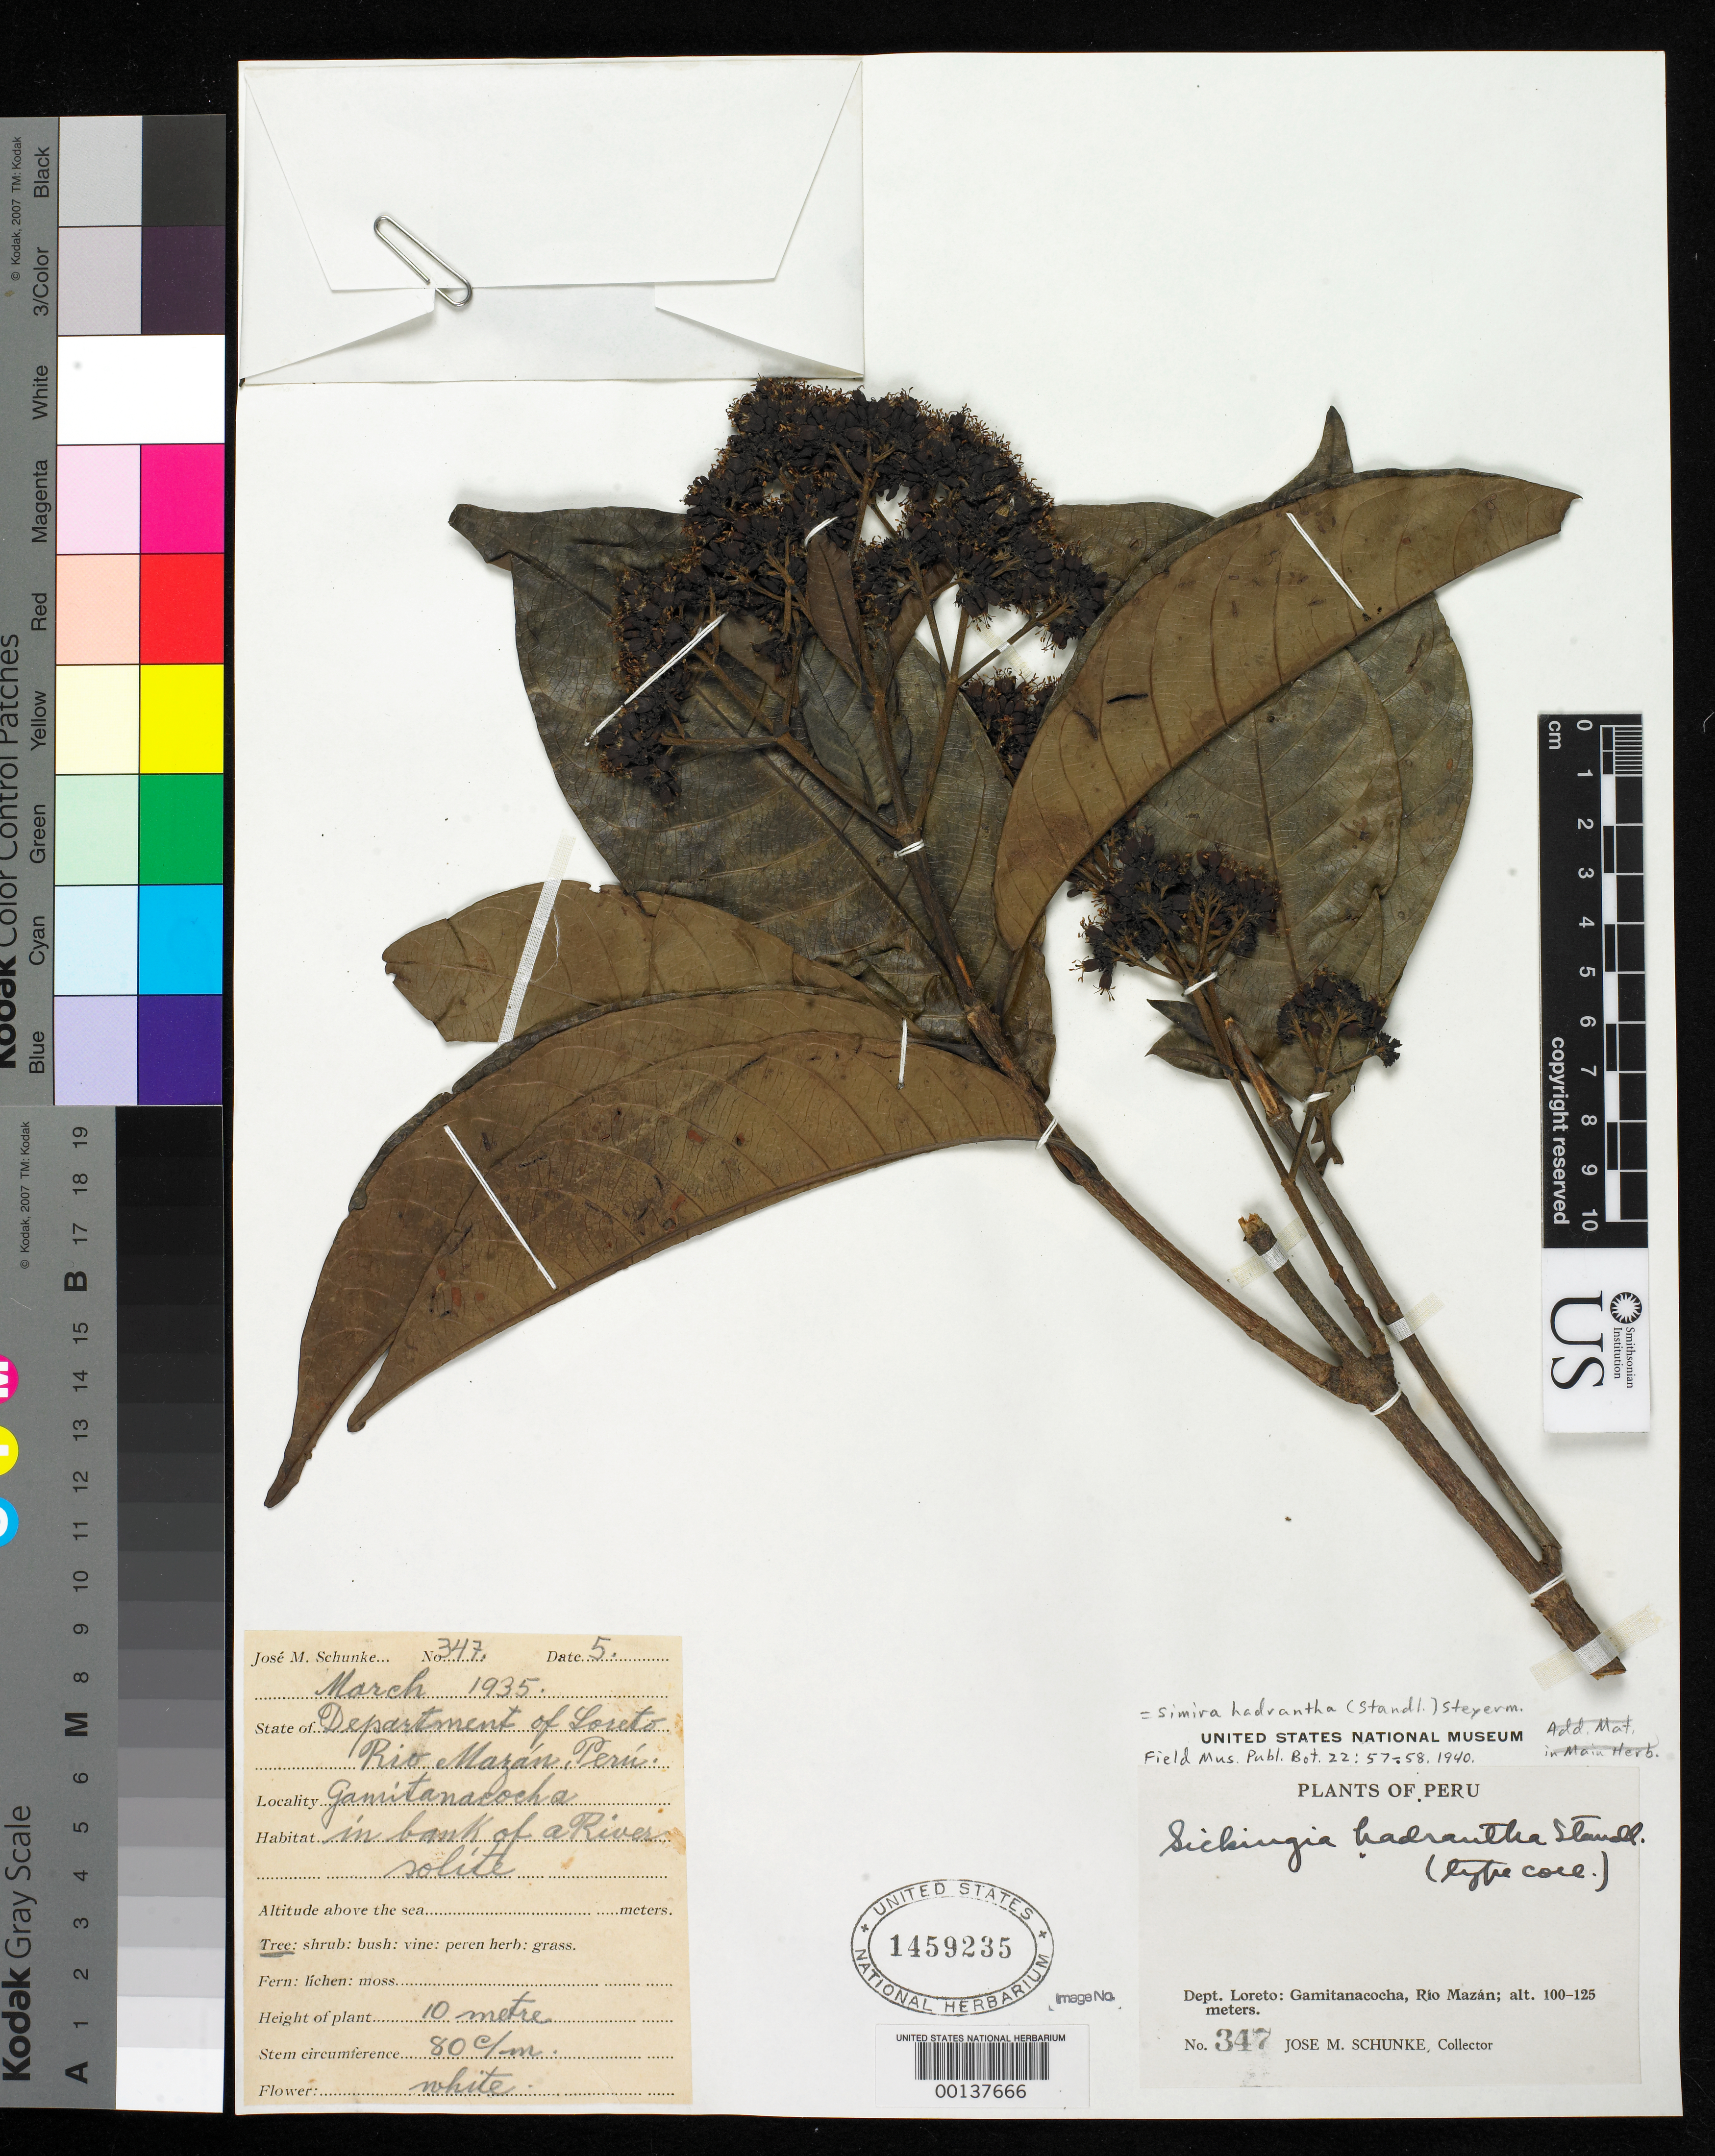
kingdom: Plantae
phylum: Tracheophyta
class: Magnoliopsida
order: Gentianales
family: Rubiaceae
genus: Sickingia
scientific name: Sickingia hadrantha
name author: Standl.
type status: Isotype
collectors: J. M. Schunke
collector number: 347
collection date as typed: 05 Mar 1935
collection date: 1935-03-05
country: Peru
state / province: Loreto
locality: Gamitanacocha, Rio Mazan.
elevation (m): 100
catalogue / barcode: US 1459235